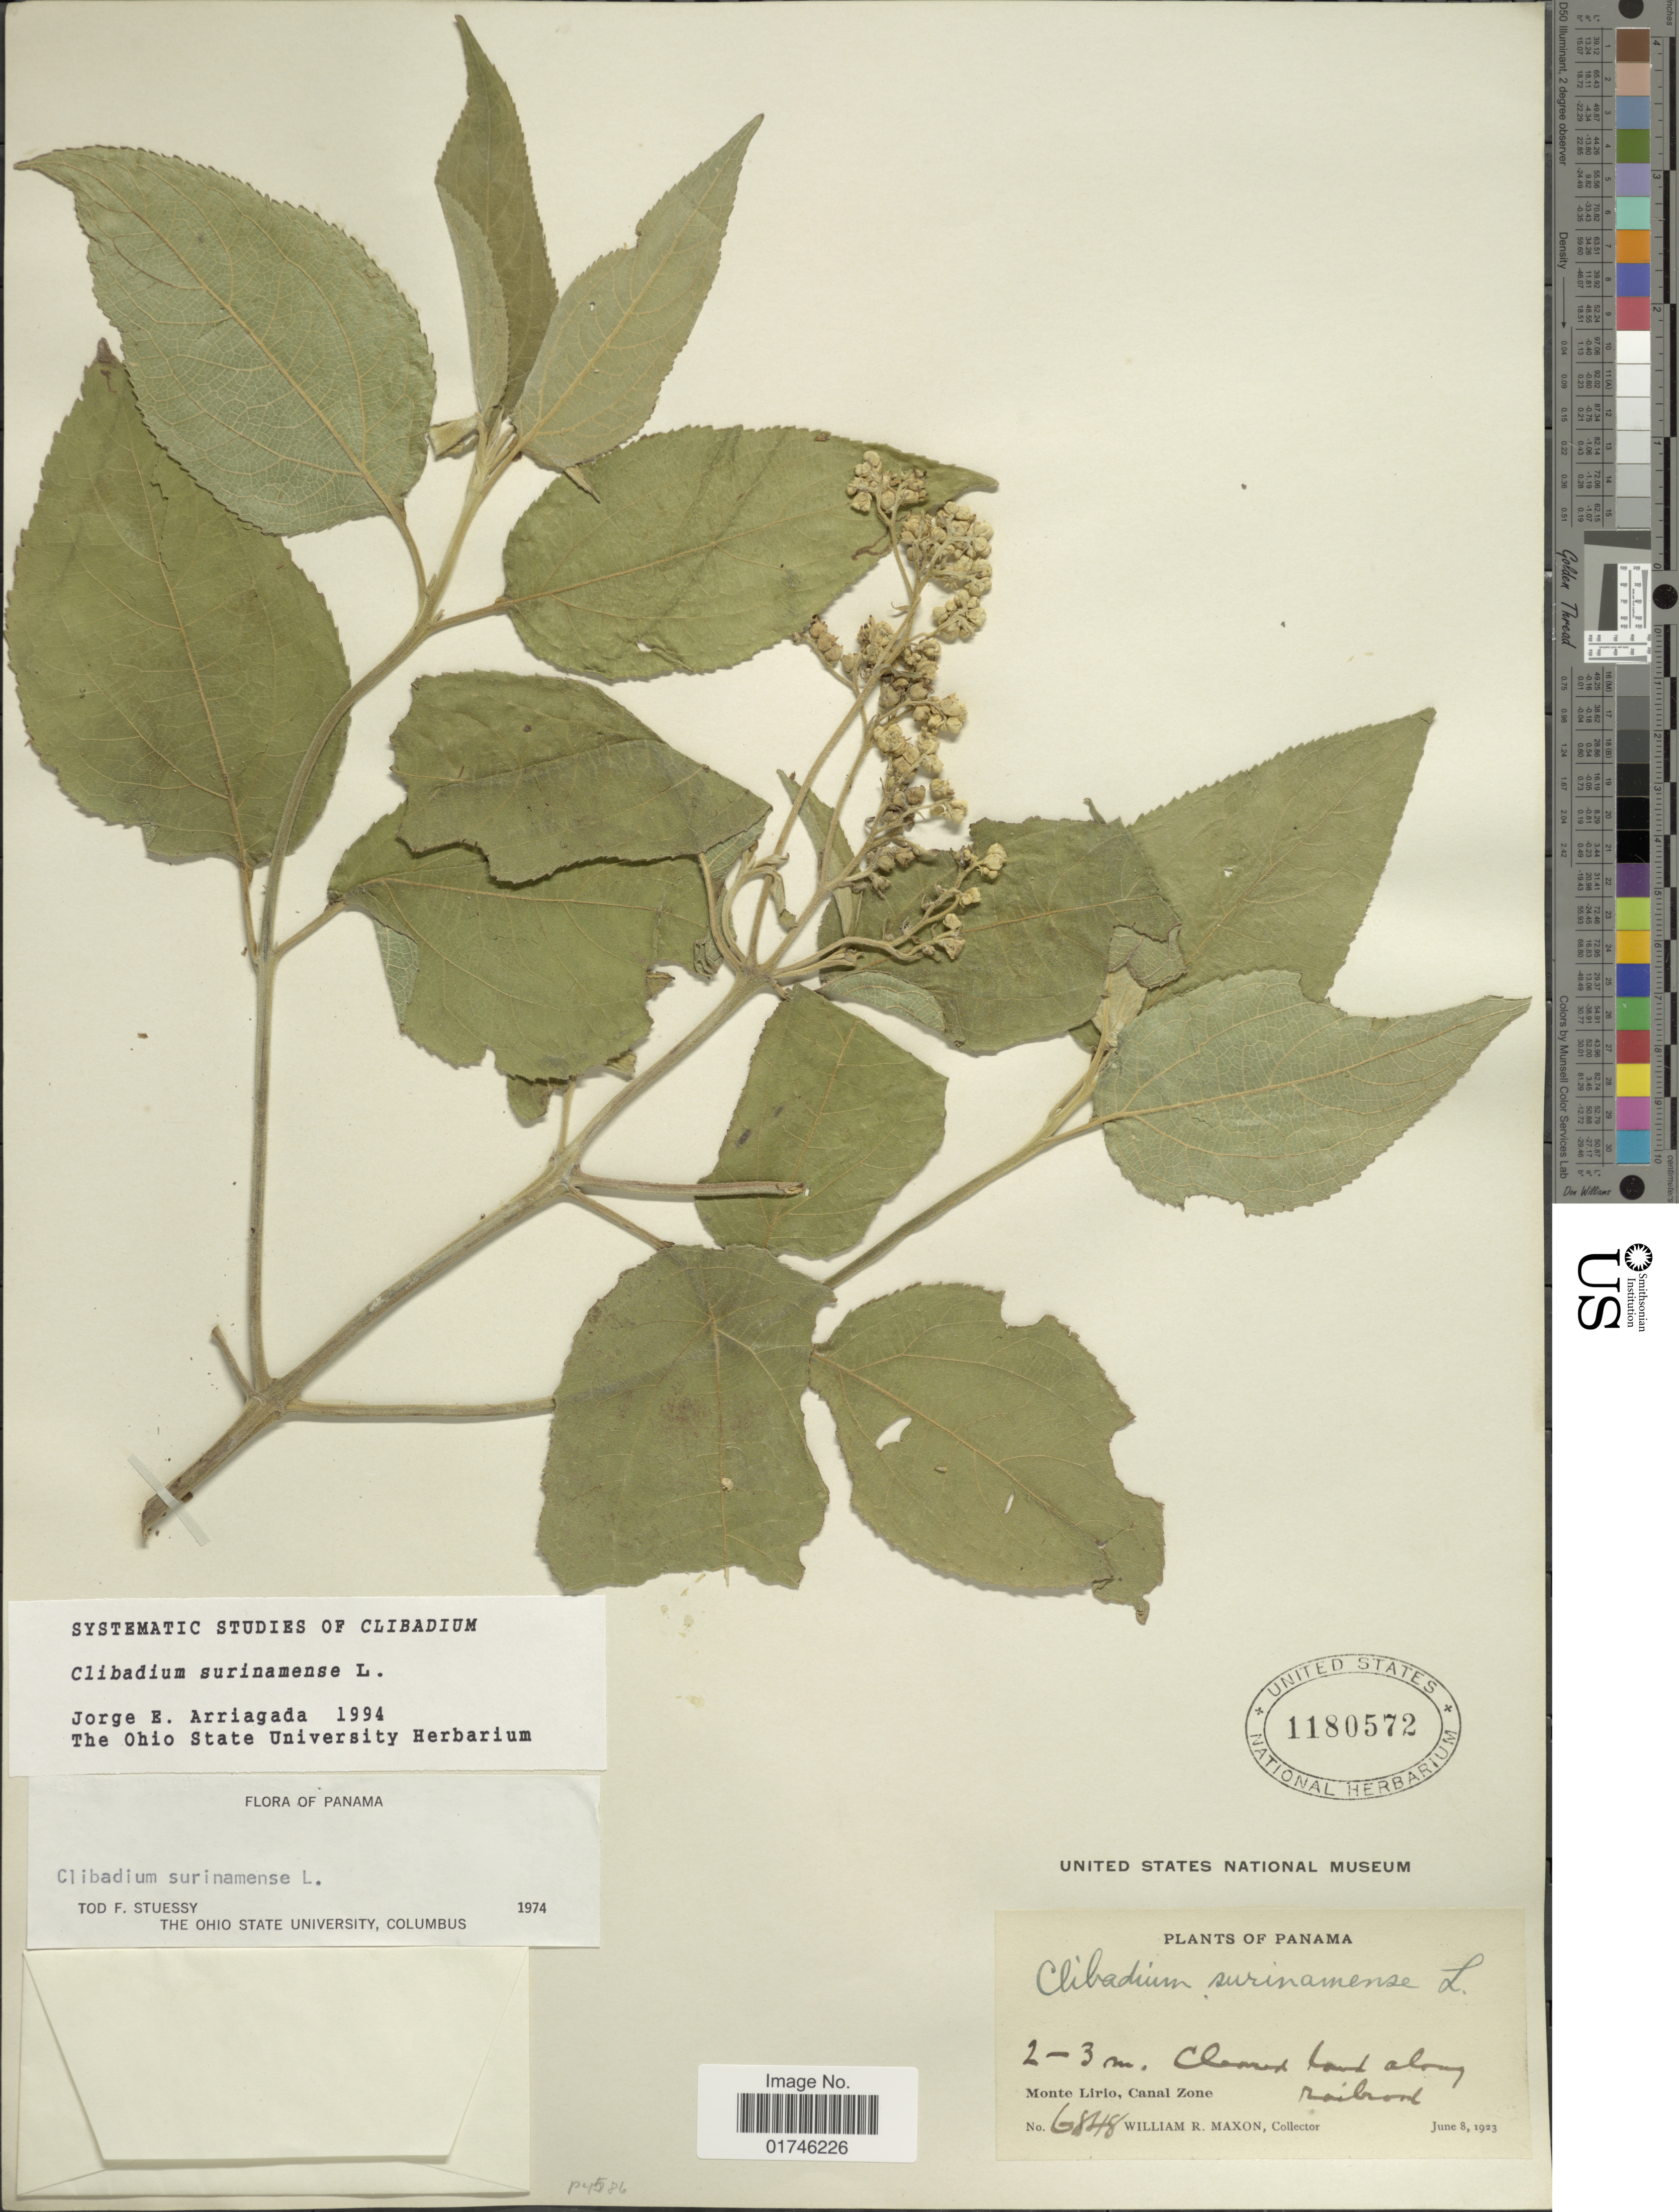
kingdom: Plantae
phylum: Tracheophyta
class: Magnoliopsida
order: Asterales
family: Asteraceae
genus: Clibadium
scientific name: Clibadium surinamense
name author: L.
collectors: W. R. Maxon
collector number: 6848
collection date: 1923-06-08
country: Panama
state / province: Colón / Panamá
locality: Panama, Monte Lirio, Canal Zone. Cleared land along railroad.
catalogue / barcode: US 1180572